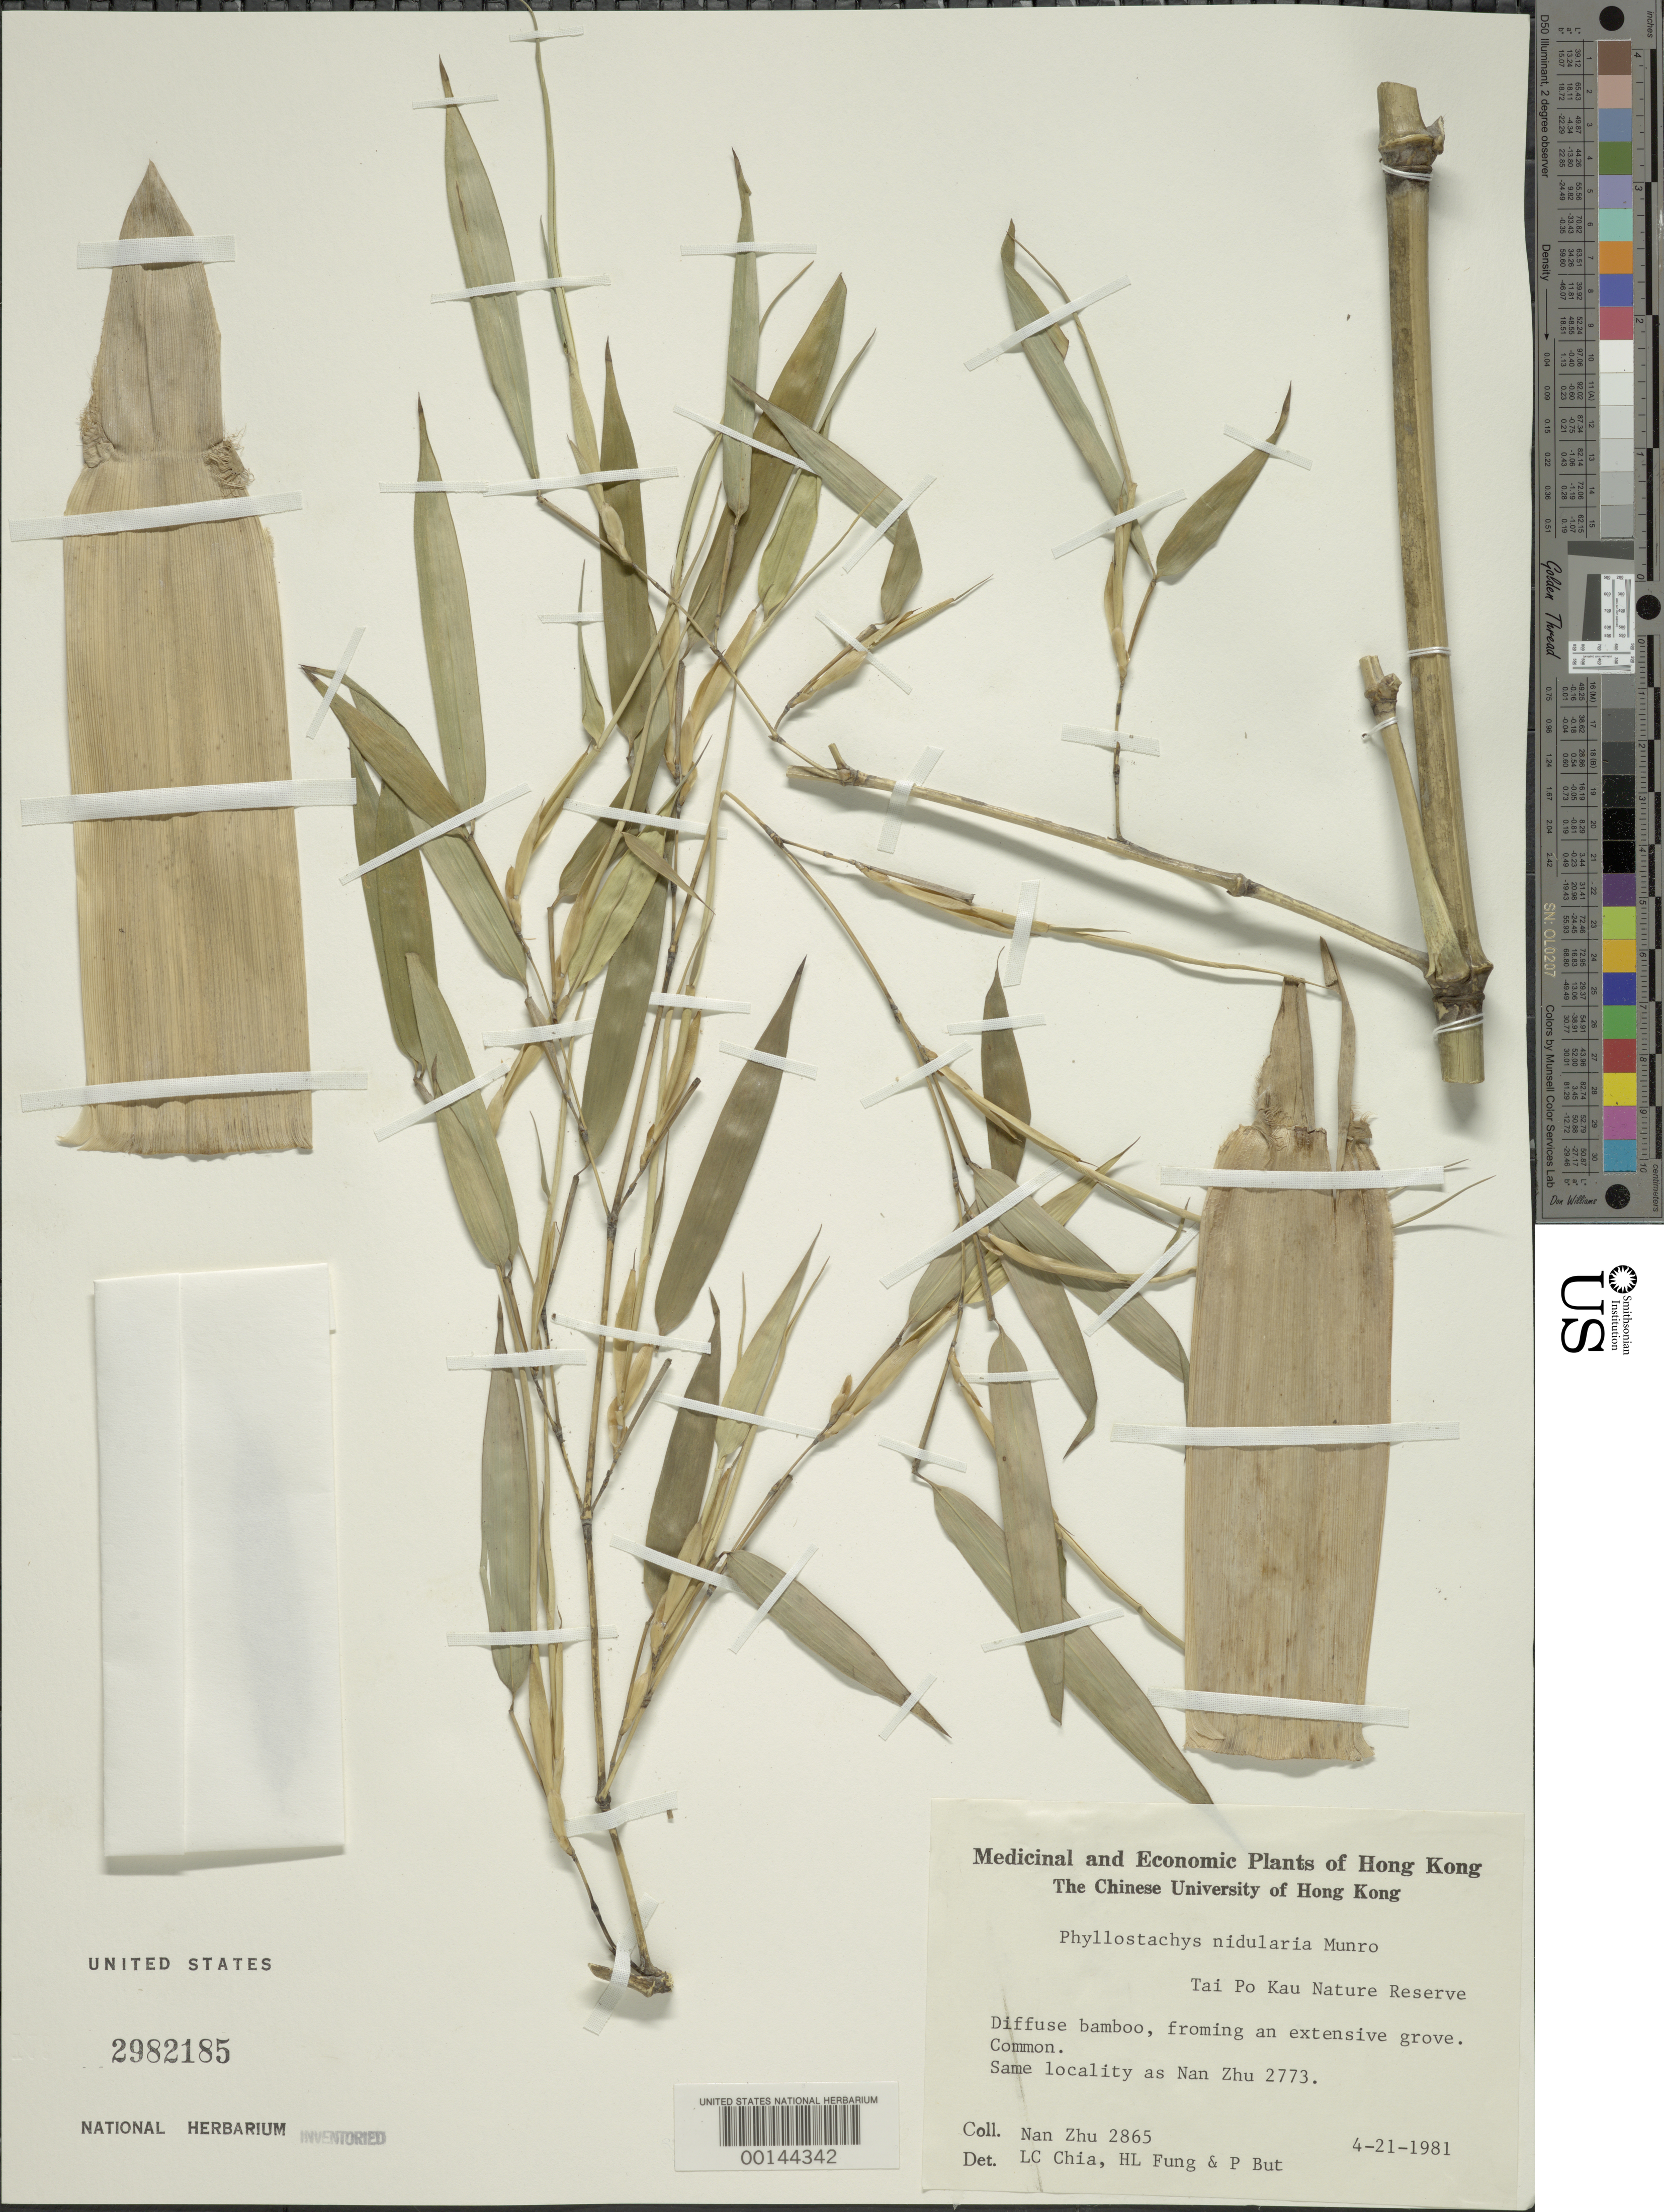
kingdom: Plantae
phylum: Tracheophyta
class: Liliopsida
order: Poales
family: Poaceae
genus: Phyllostachys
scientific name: Phyllostachys nidularia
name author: Munro ex Fenzi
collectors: Z. Nan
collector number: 2865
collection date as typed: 21 Apr 1981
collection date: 1981-04-21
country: China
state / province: Hong Kong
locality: Tai po kau nature preserve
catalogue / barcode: US 2982185